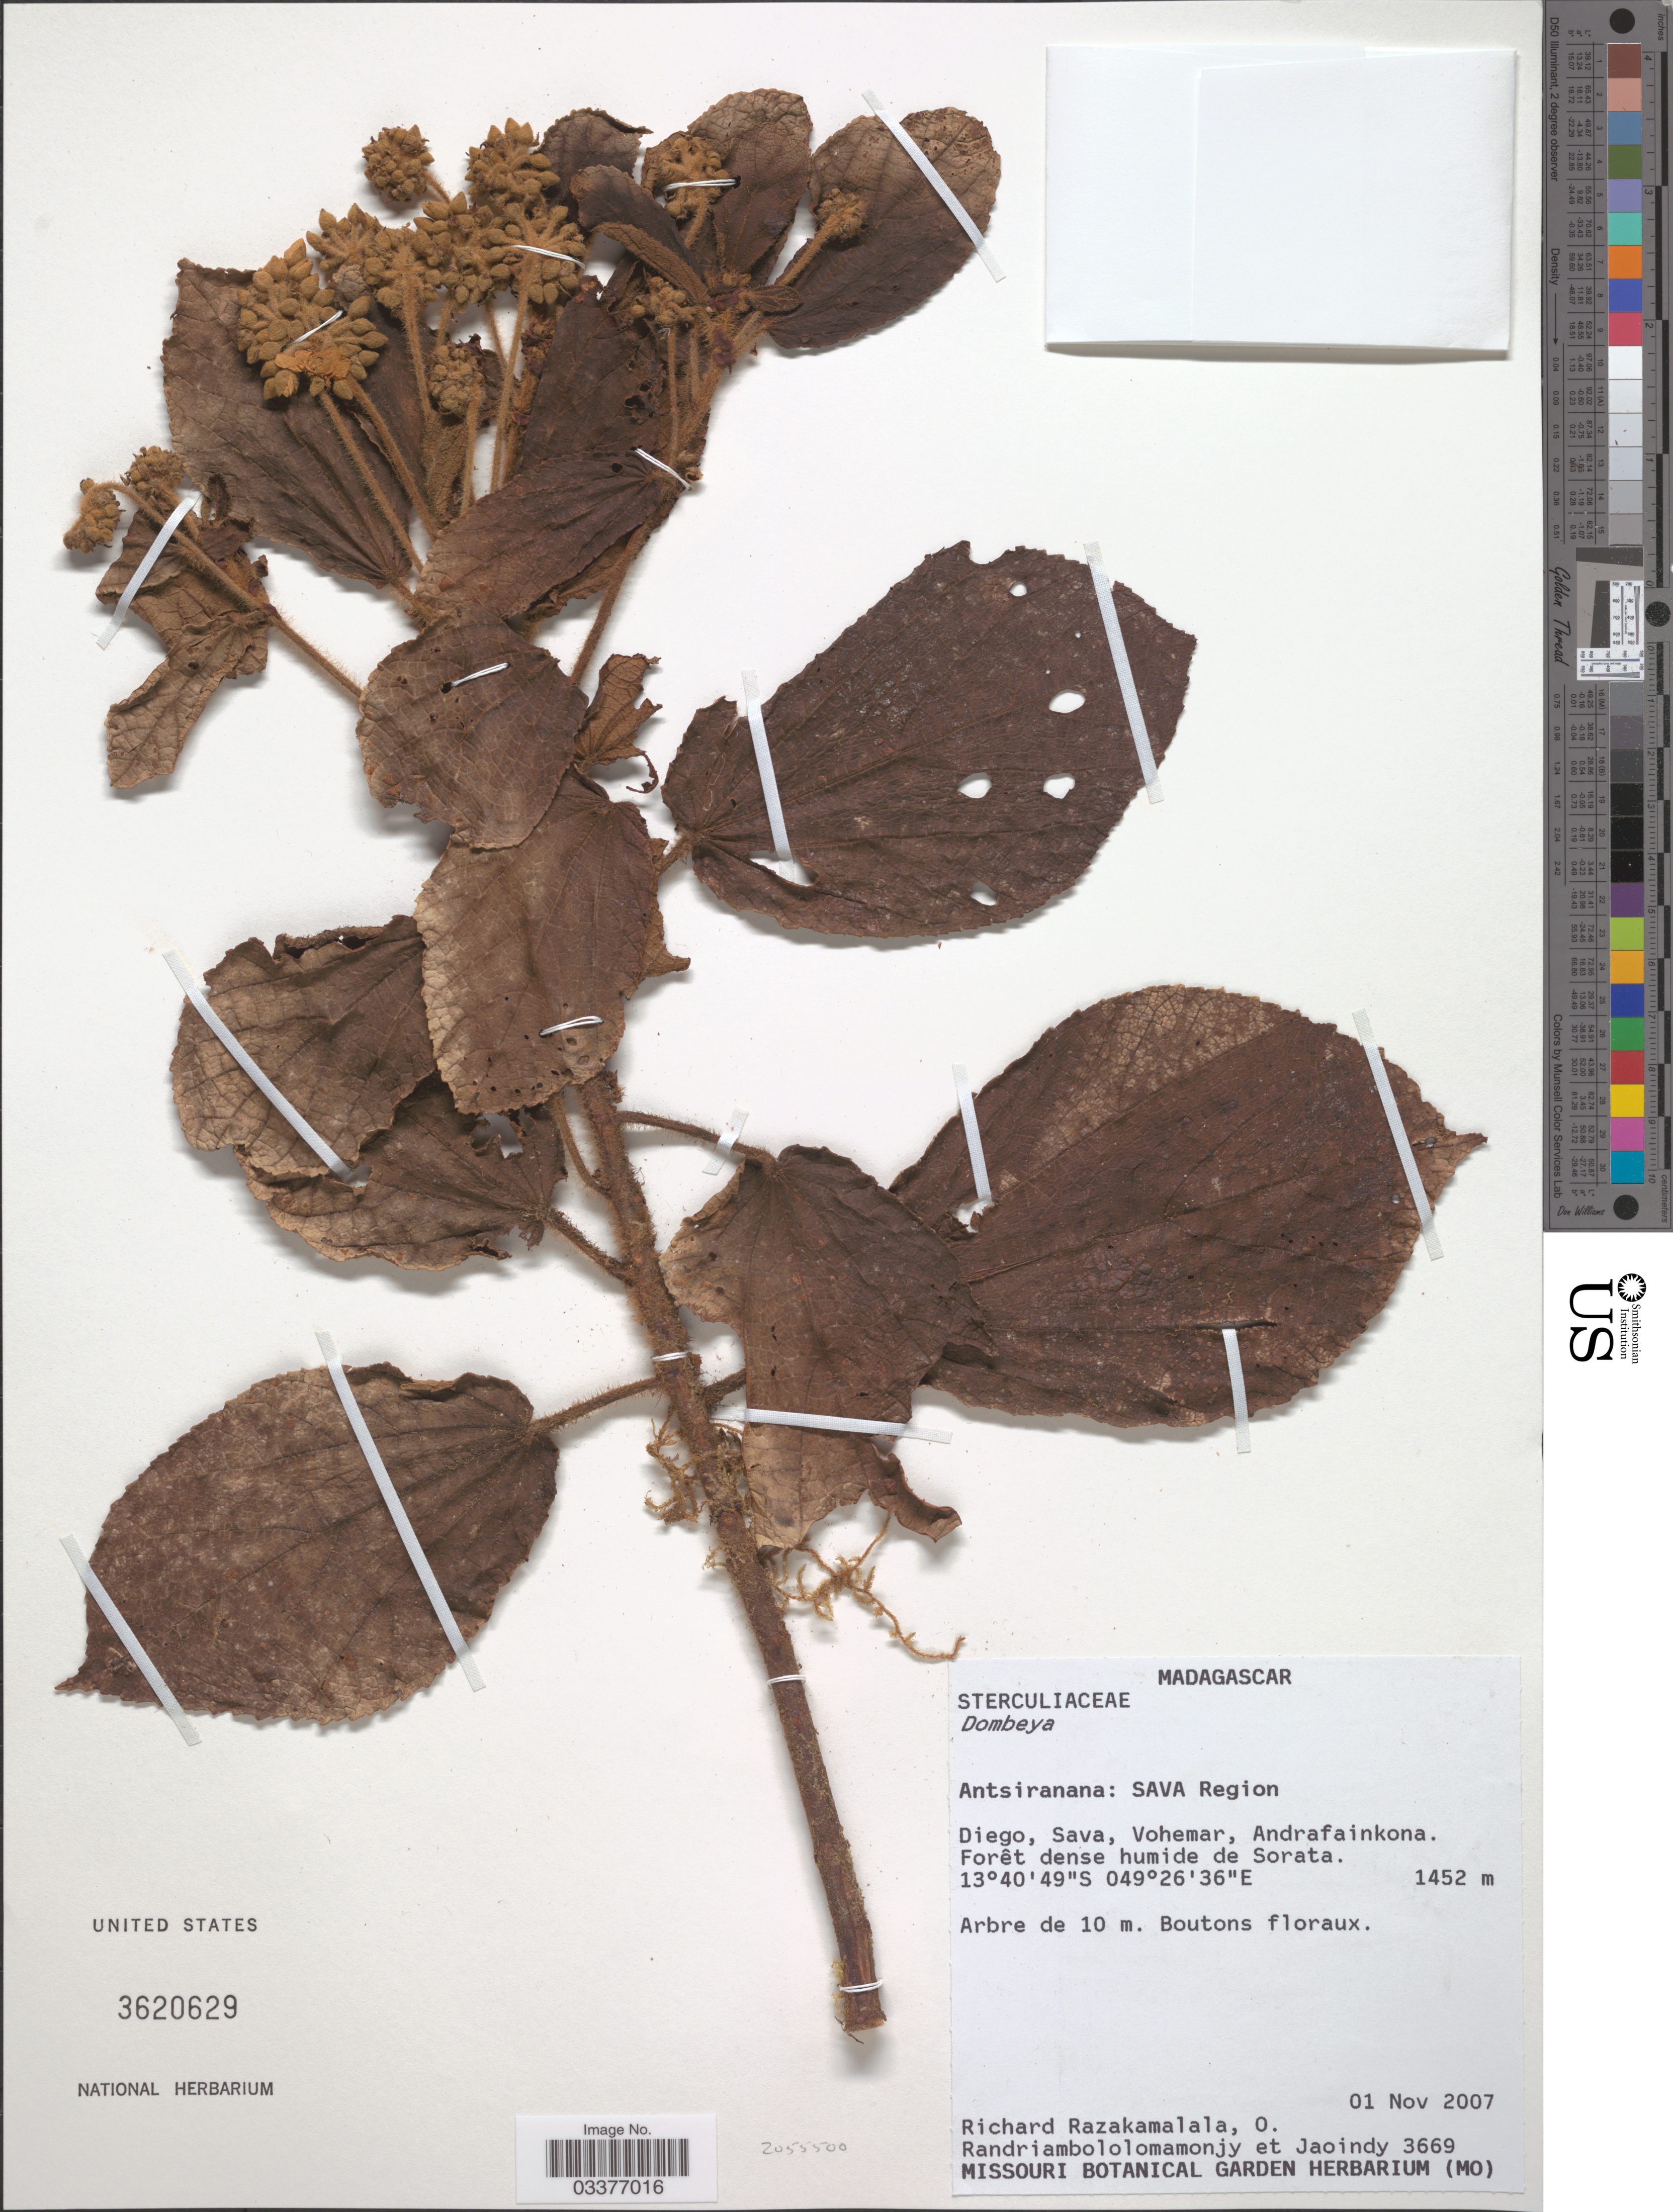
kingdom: Plantae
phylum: Tracheophyta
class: Magnoliopsida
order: Malvales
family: Malvaceae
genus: Dombeya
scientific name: Dombeya sp.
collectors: R. Razakamalala, O. Randriambololomamonjy & Jaoindy, --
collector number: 3669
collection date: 2007-11-01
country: Madagascar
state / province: Sava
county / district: Vohémar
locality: SAVA Region, Diego, Sava, Vohemar, Andrafainkona. Forêt dense humide de Sorata.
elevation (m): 1452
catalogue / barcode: US 3620629